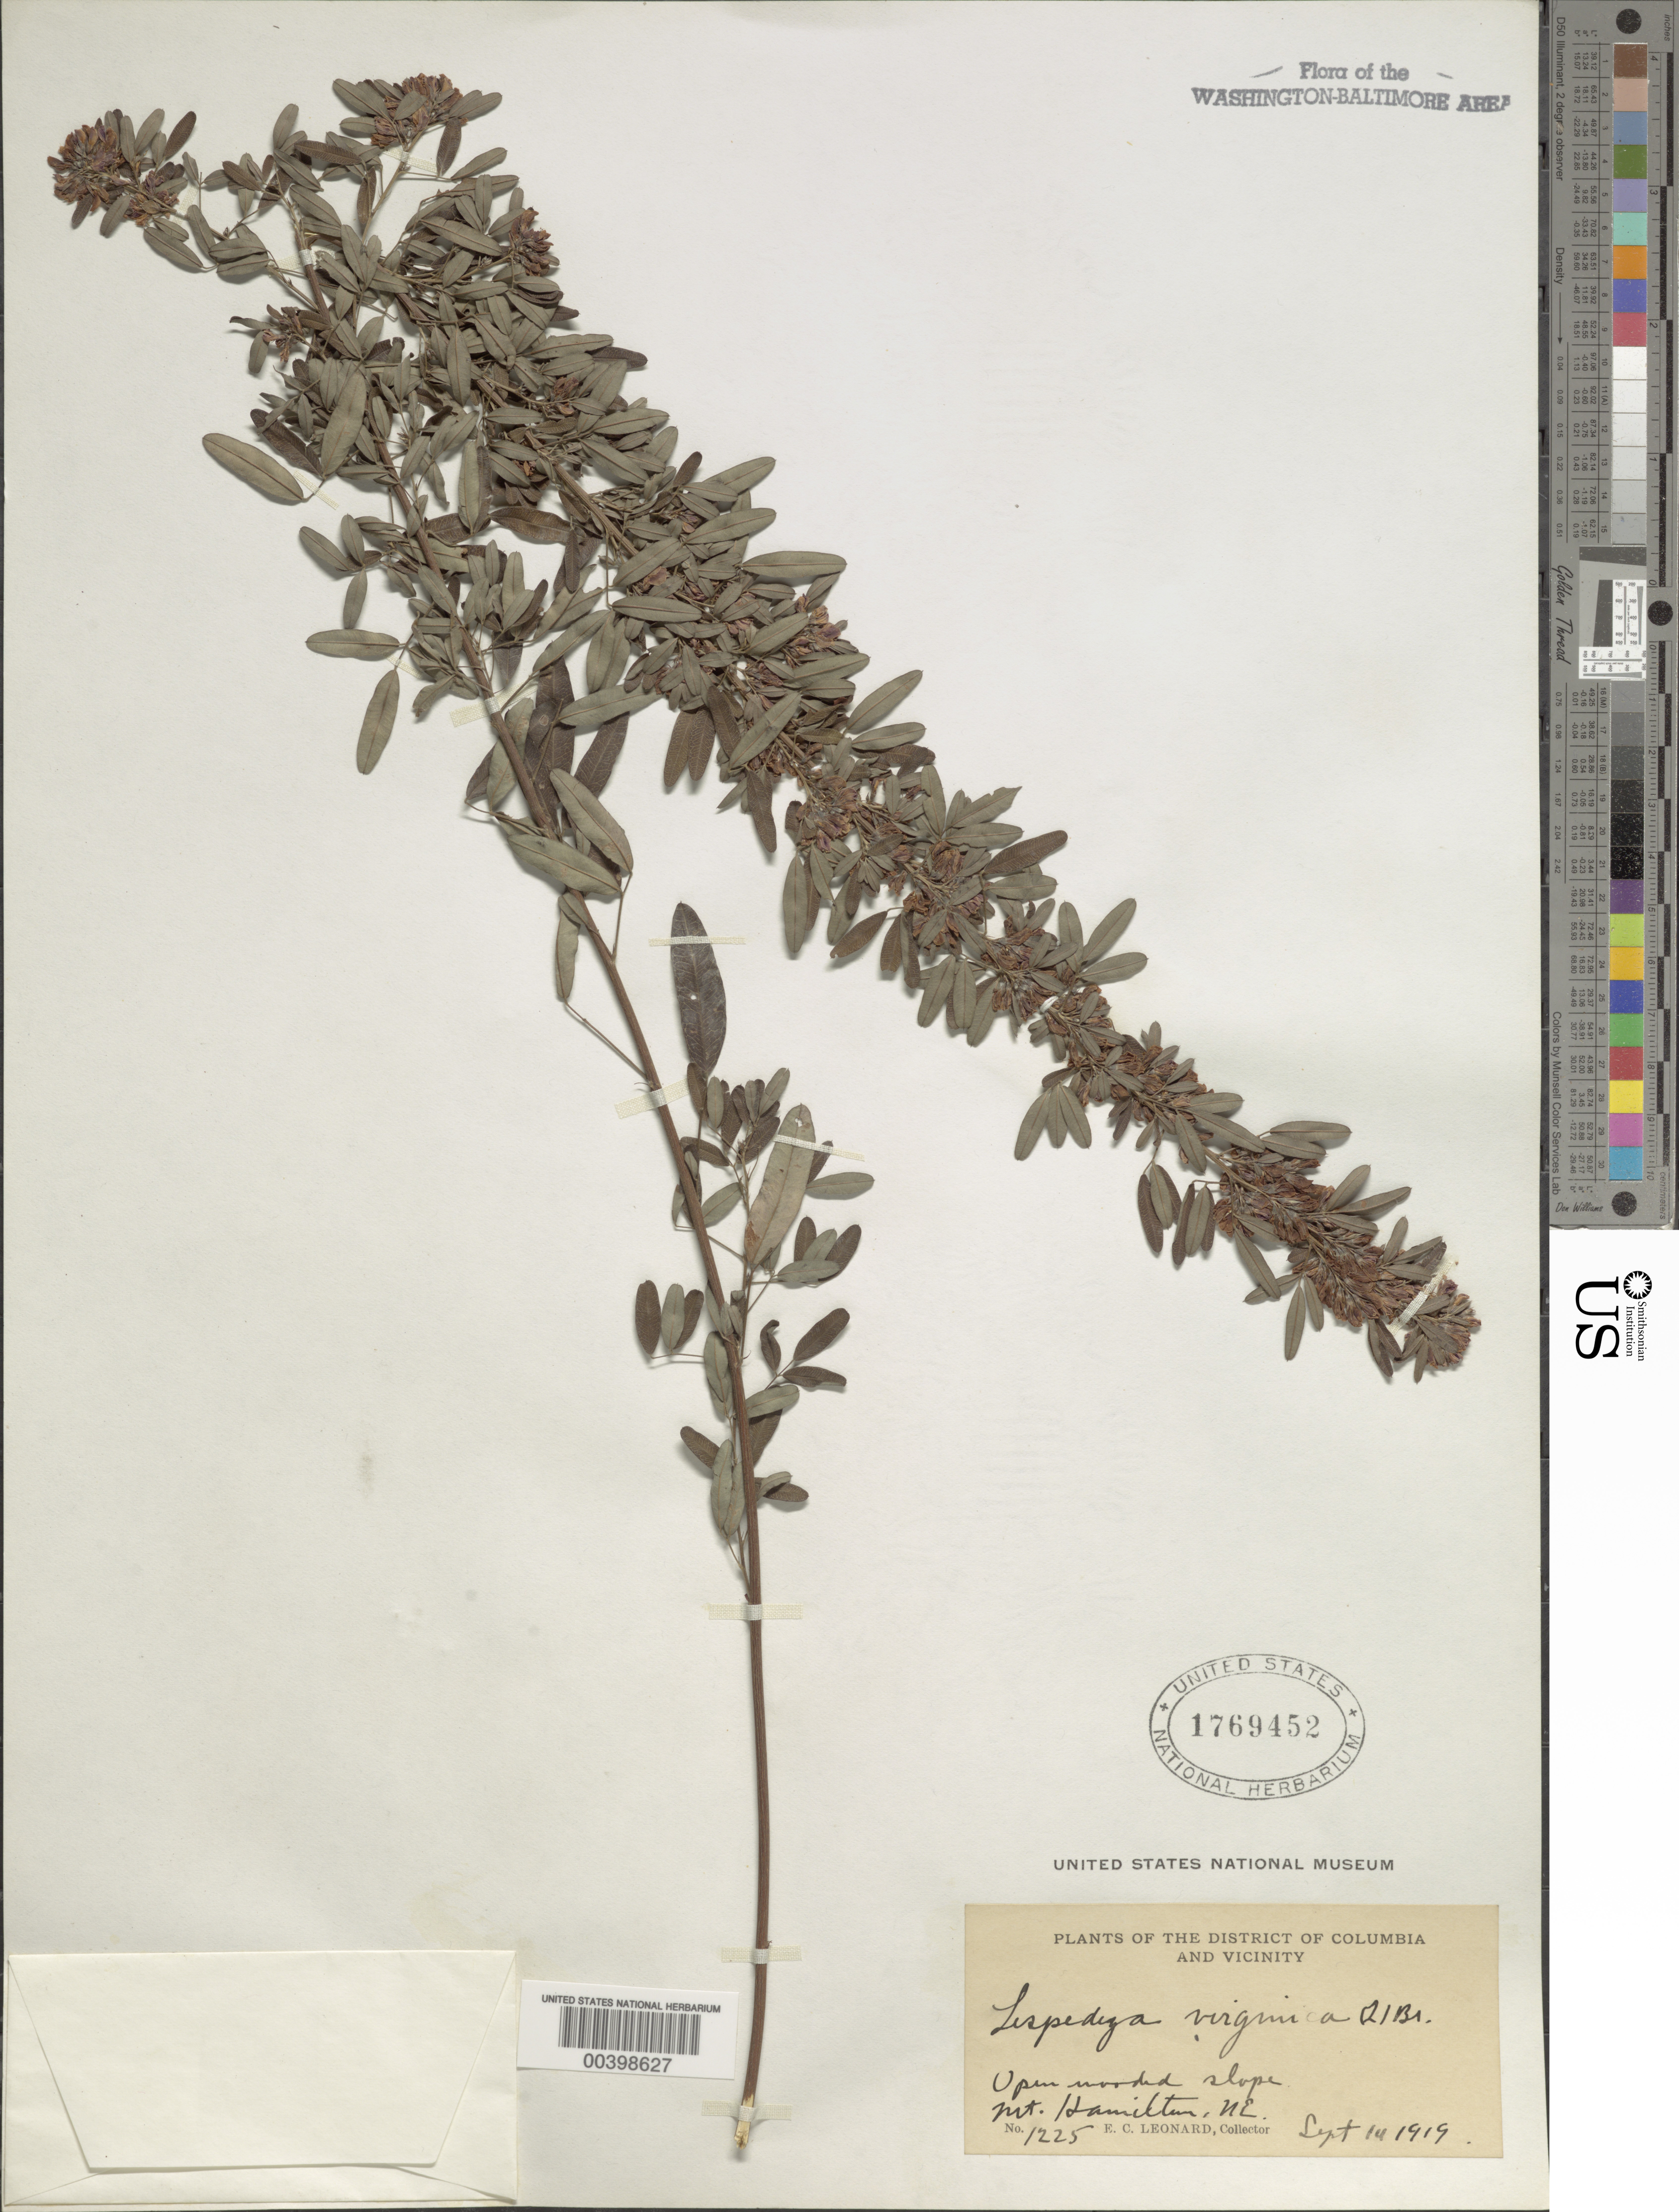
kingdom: Plantae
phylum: Tracheophyta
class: Magnoliopsida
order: Fabales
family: Fabaceae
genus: Lespedeza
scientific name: Lespedeza virginica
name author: (L.) Britton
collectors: E. C. Leonard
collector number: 1225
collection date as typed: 14 Sep 1919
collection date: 1919-09-14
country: United States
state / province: District of Columbia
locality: Mount Hamilton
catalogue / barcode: US 1769452